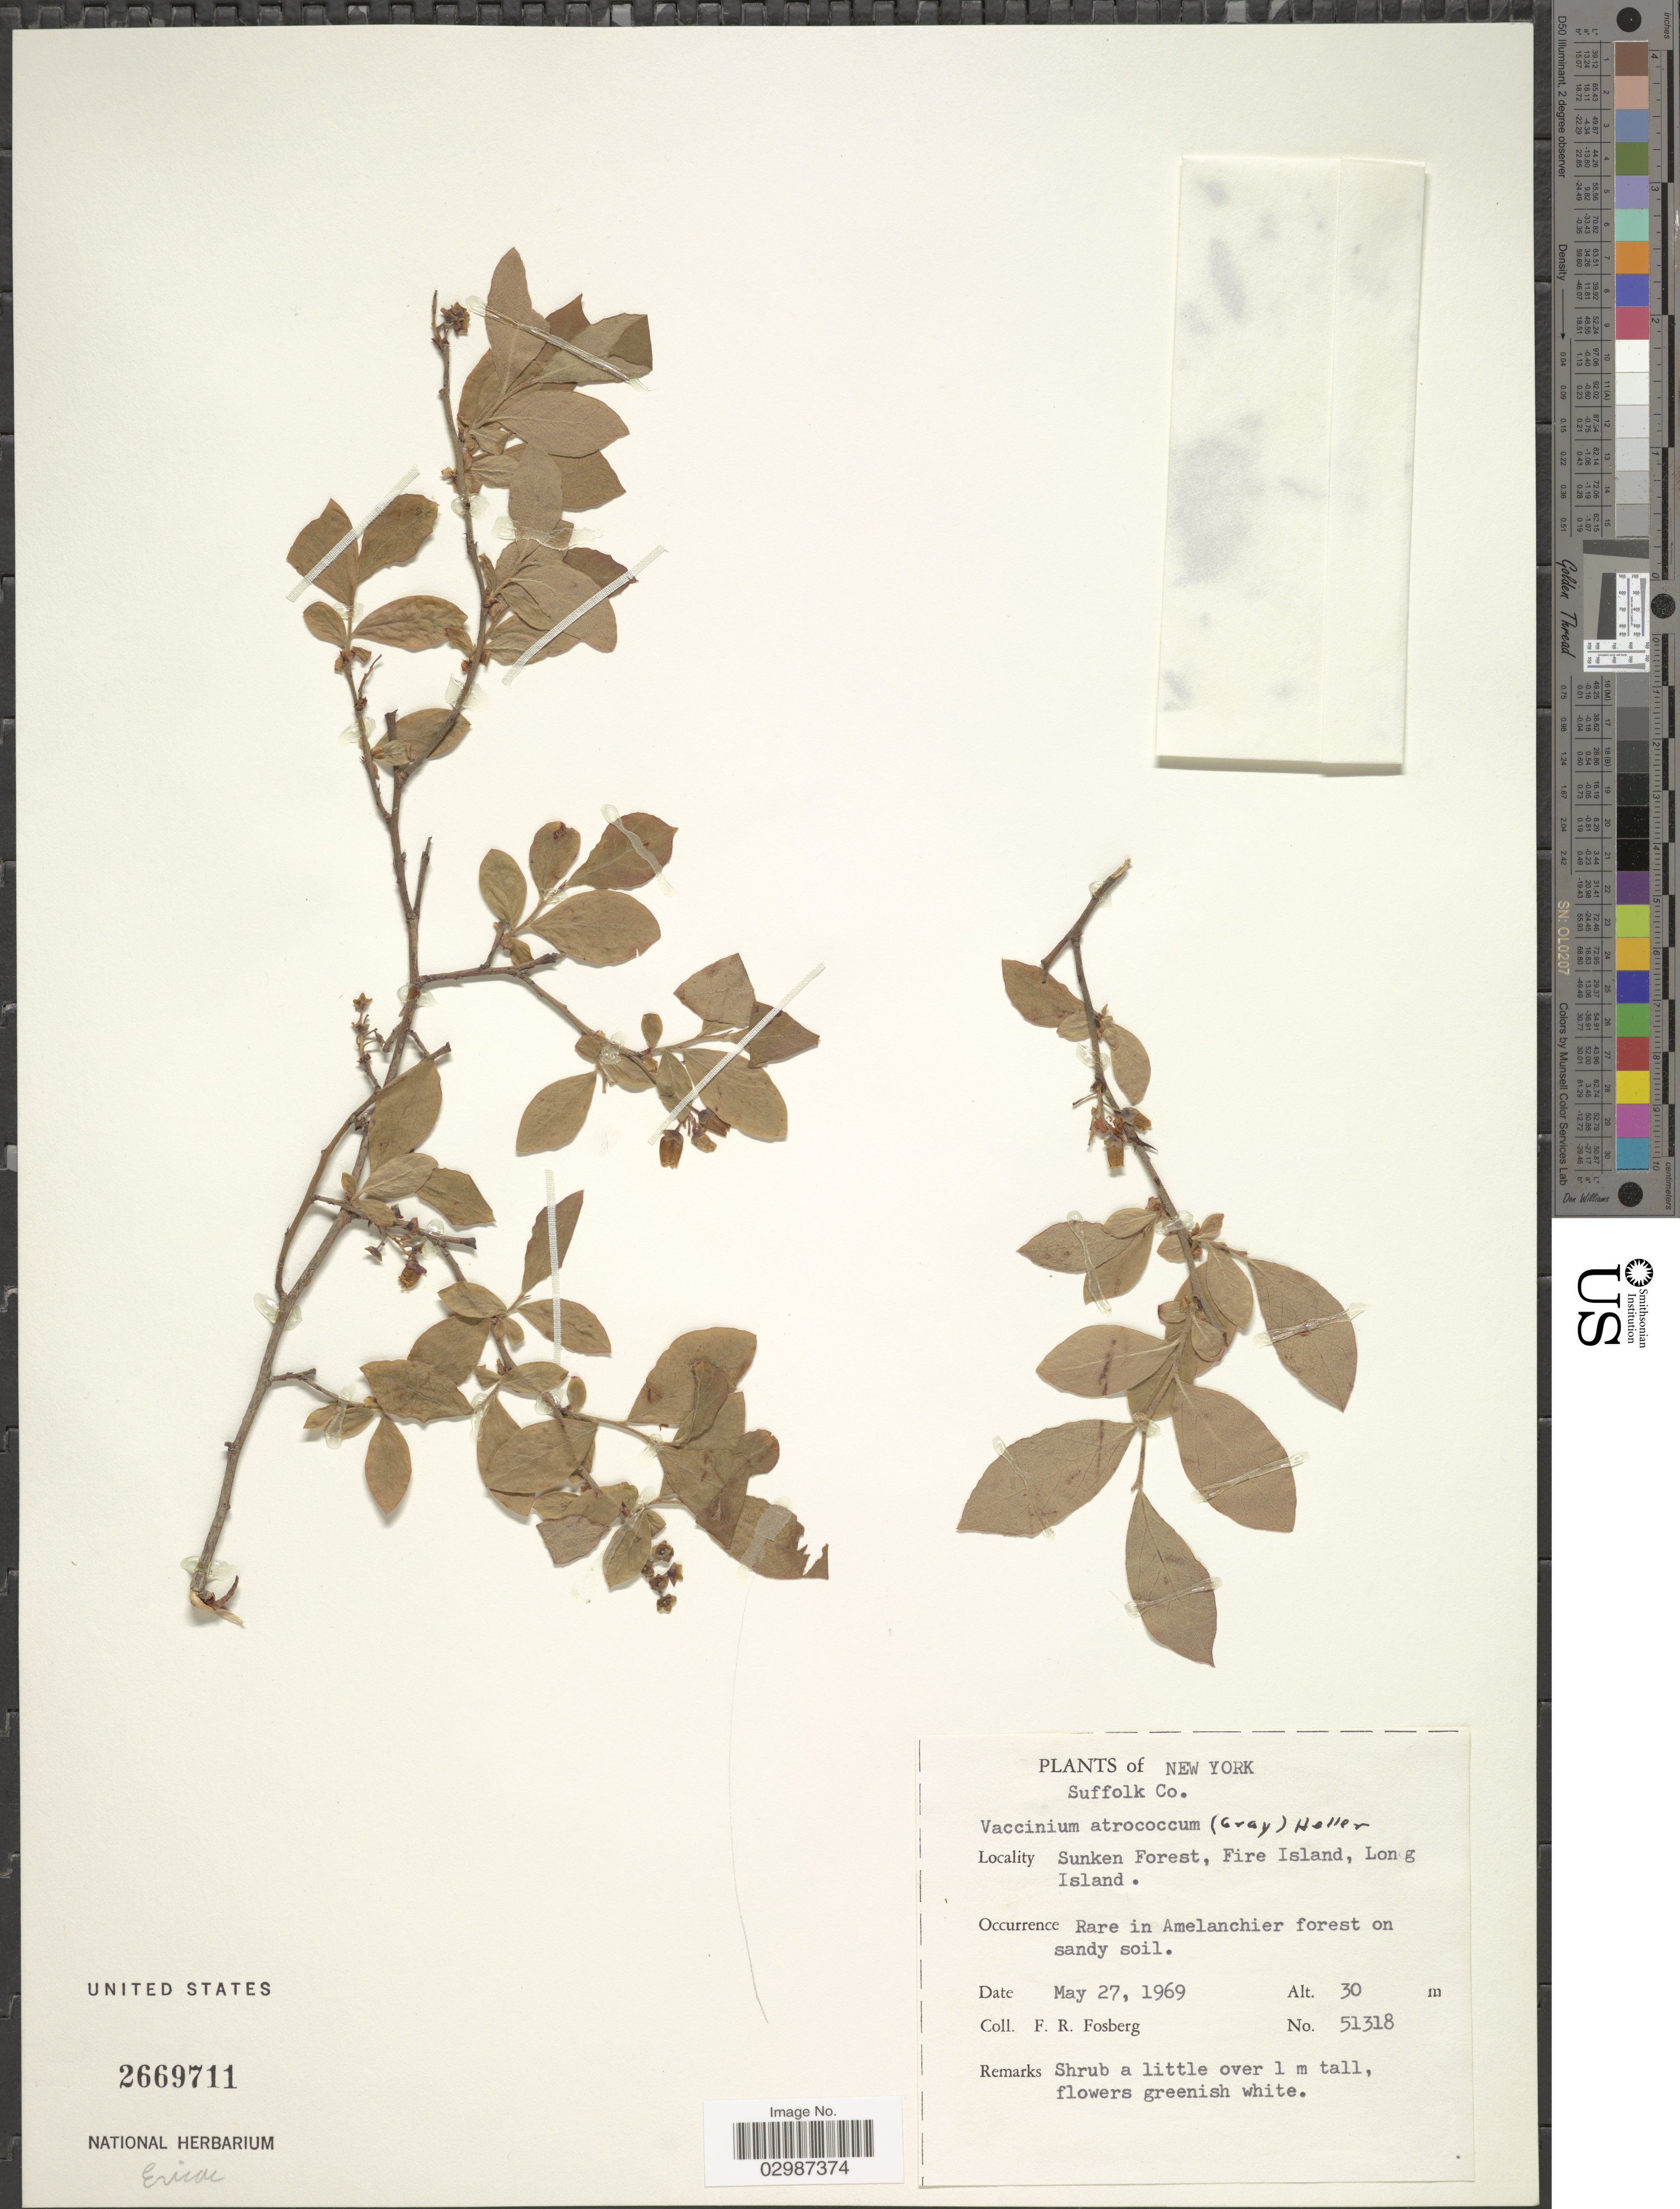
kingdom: Plantae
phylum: Tracheophyta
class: Magnoliopsida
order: Ericales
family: Ericaceae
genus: Vaccinium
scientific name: Vaccinium atrococcum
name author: (A. Gray) A. Heller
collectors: F. R. Fosberg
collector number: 51318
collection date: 1969-05-27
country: United States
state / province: New York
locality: Suffolk Co., Sunken Forest, Fire Island, Long Island.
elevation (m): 30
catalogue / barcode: US 2669711